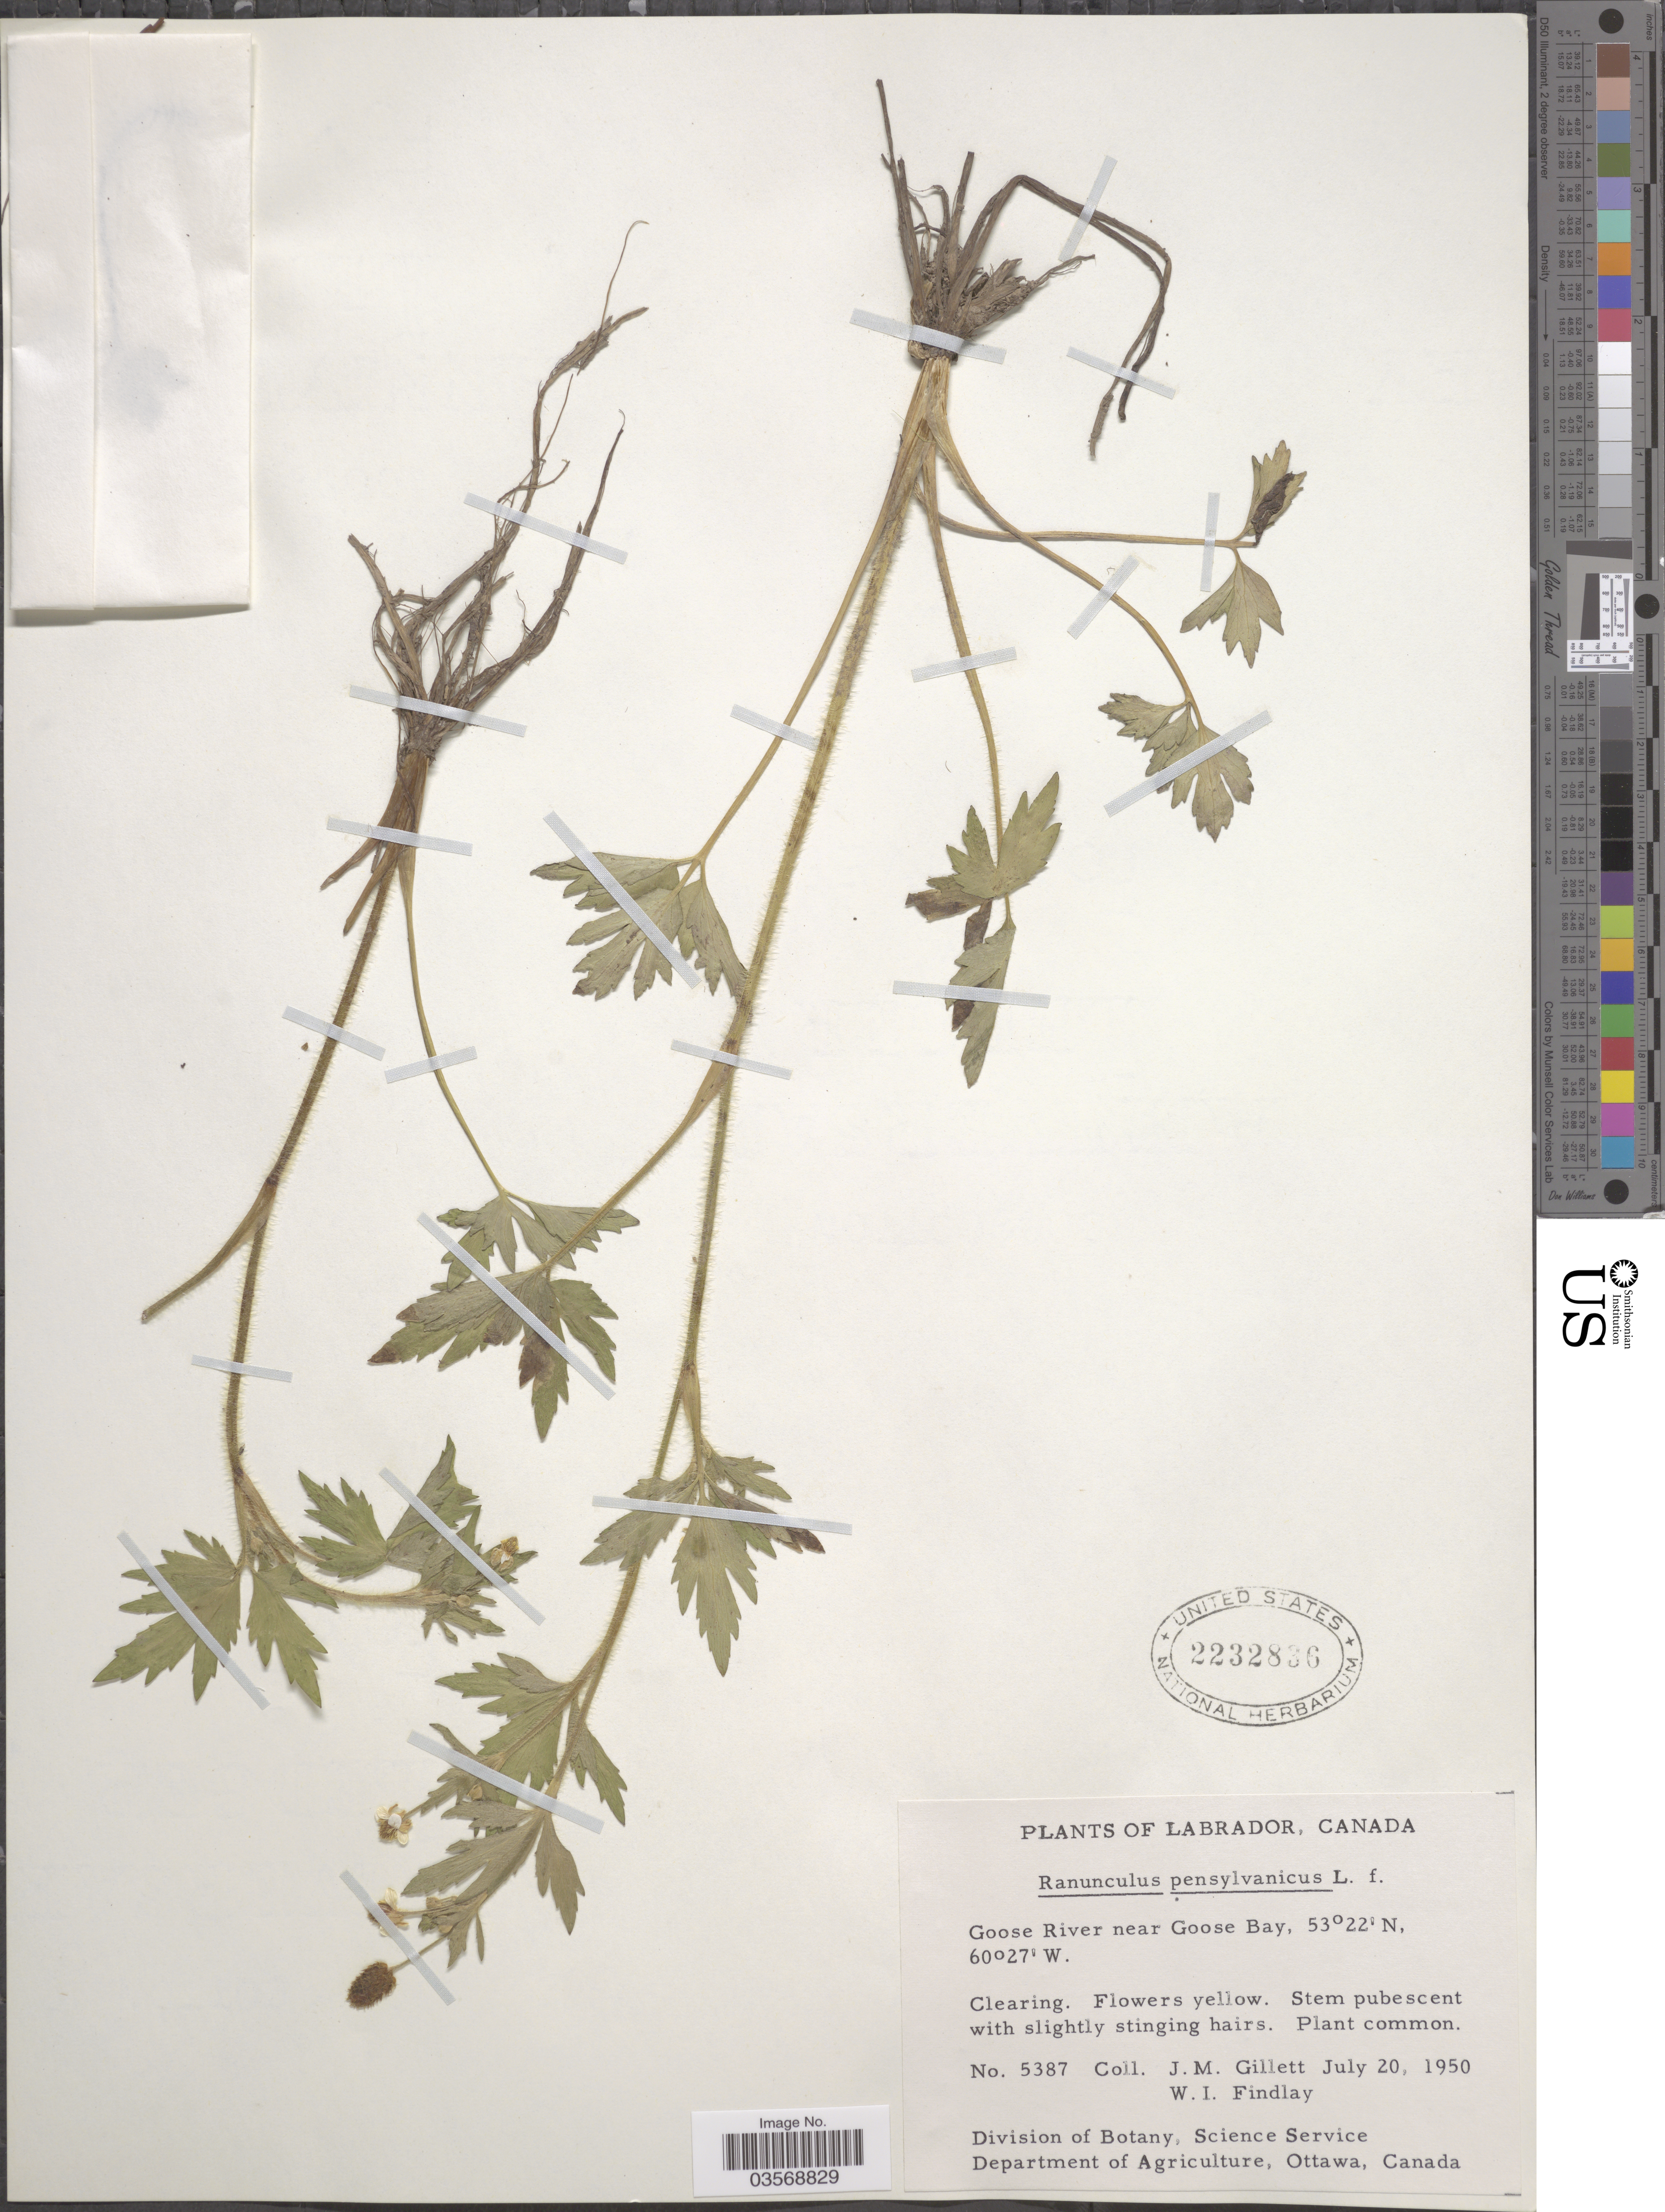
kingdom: Plantae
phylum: Tracheophyta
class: Magnoliopsida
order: Ranunculales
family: Ranunculaceae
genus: Ranunculus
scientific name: Ranunculus pensylvanicus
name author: L. f.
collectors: J. M. Gillett & W. Findlay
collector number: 5387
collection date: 1950-07-20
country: Canada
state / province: Newfoundland and Labrador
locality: Labrador. Goose River near Goose Bay.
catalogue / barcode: US 2232836